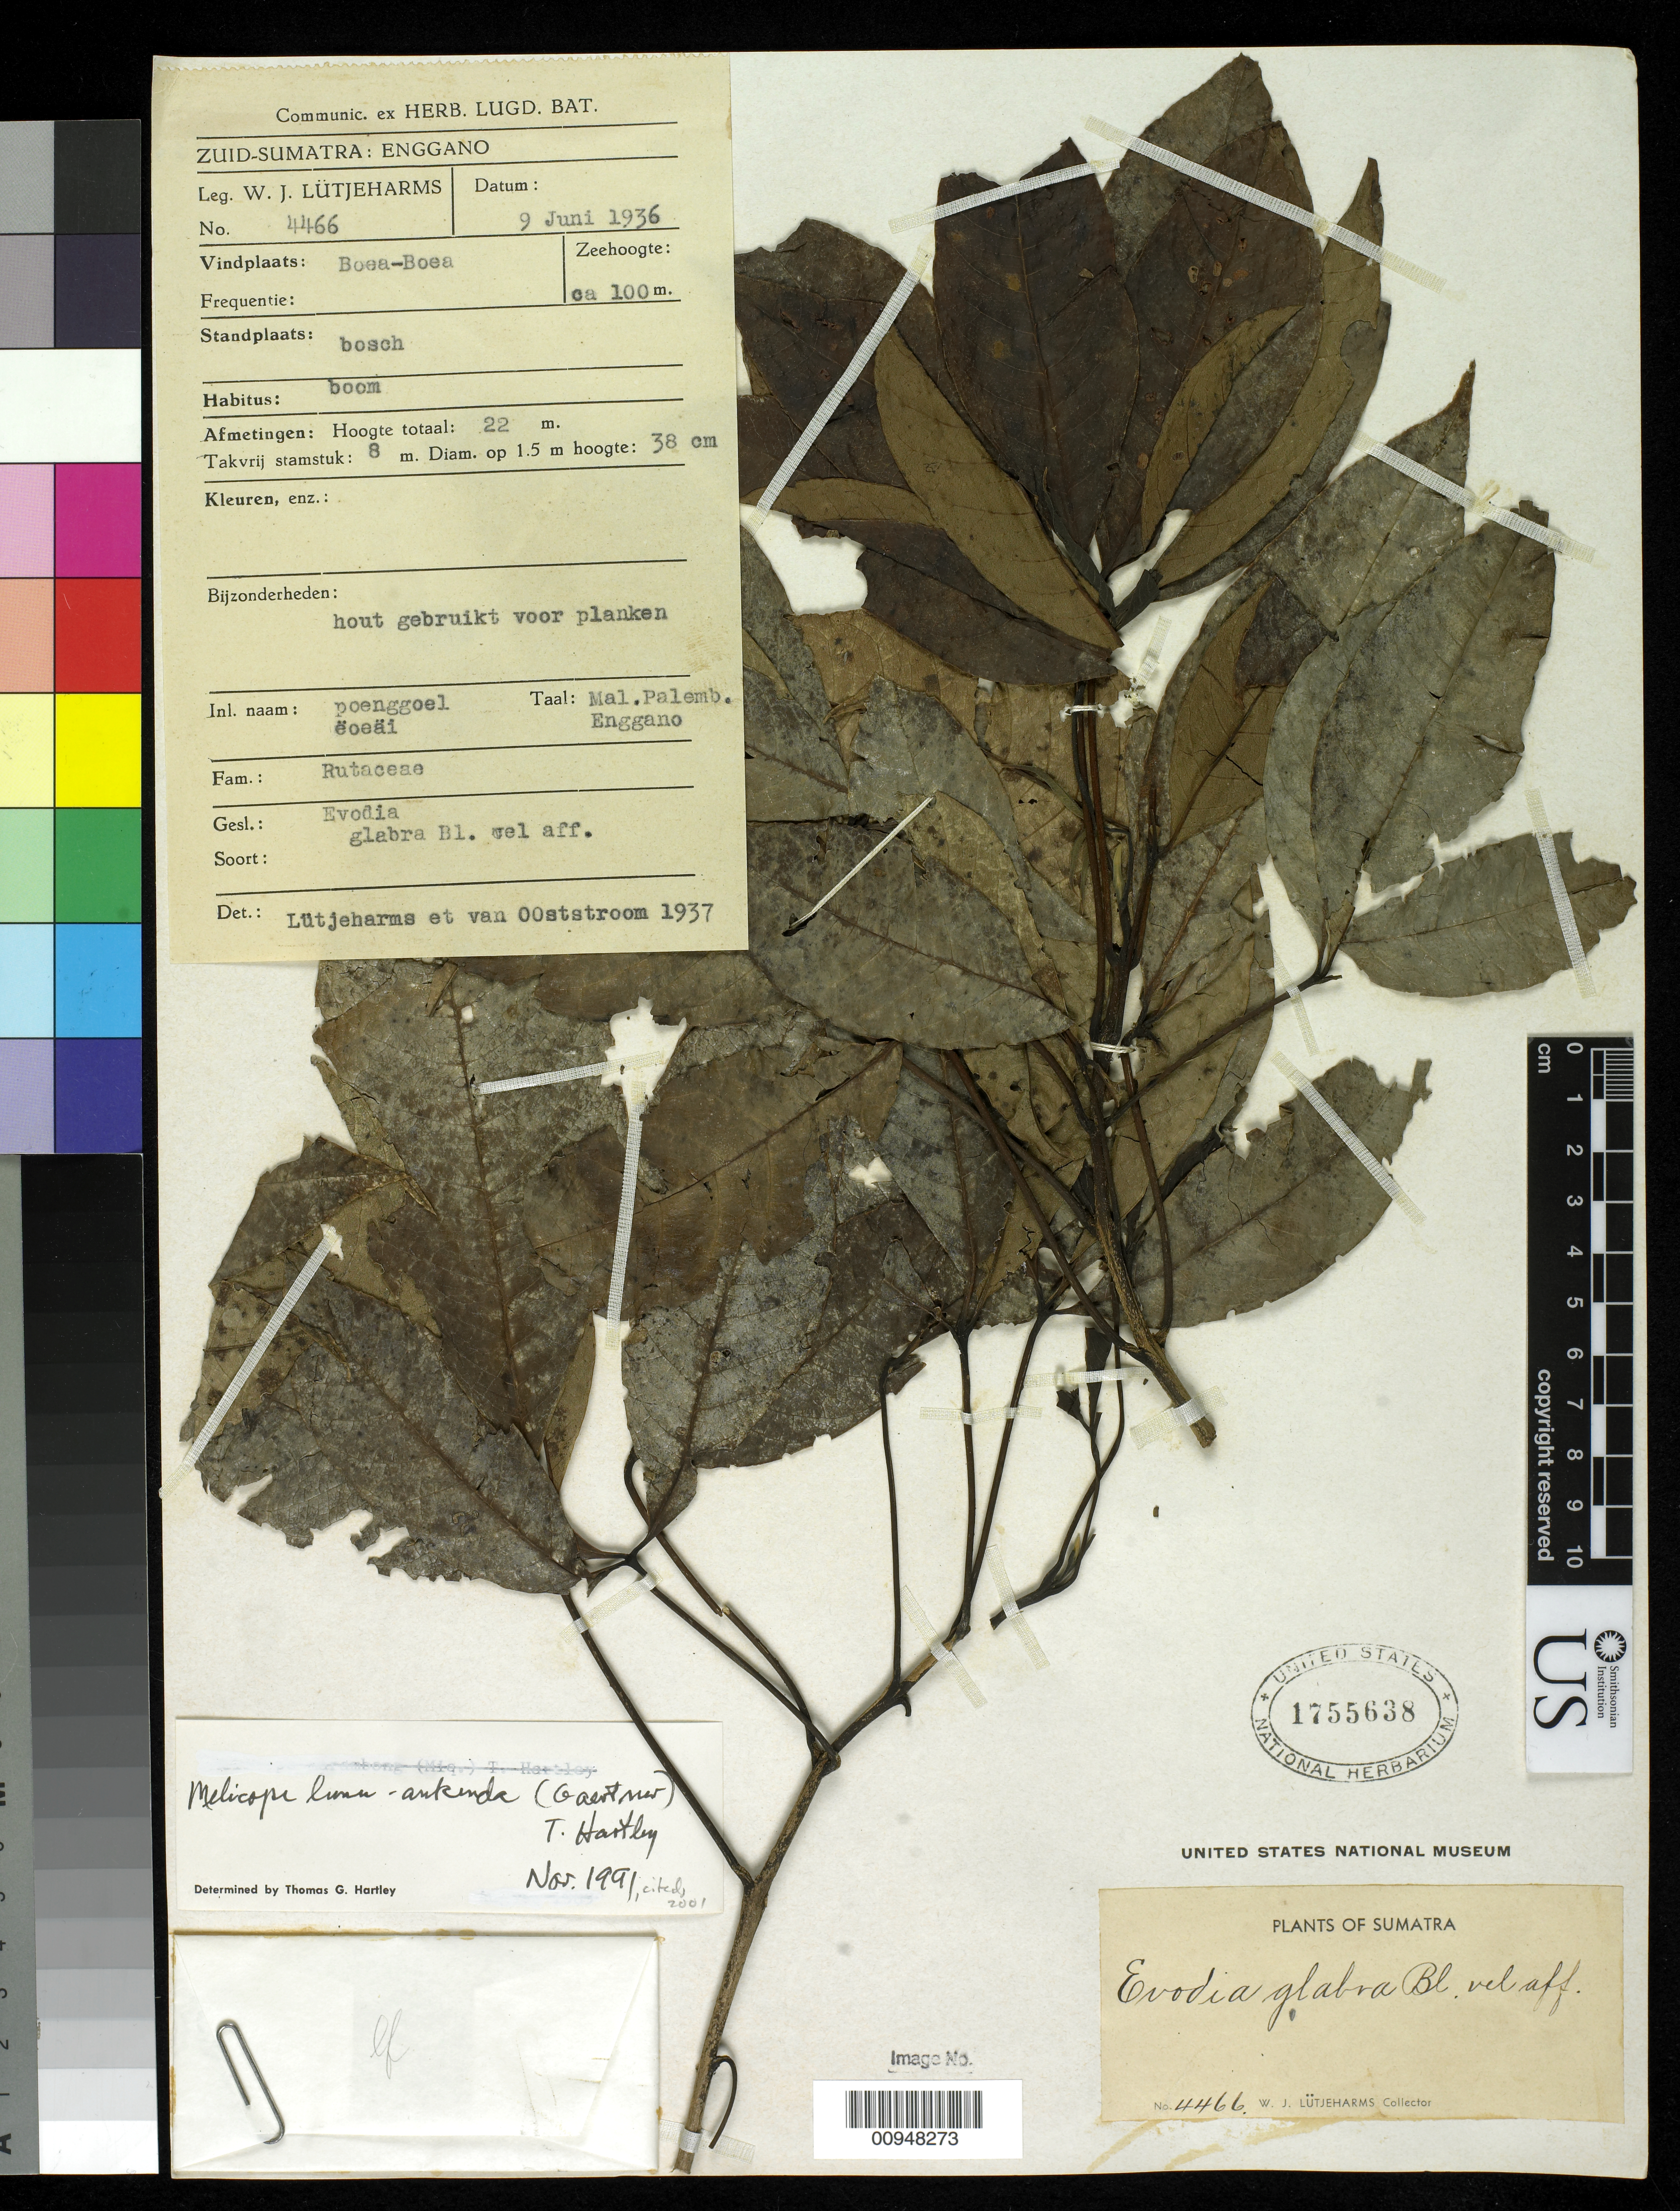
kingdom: Plantae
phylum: Tracheophyta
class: Magnoliopsida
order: Sapindales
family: Rutaceae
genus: Melicope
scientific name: Melicope lunu-ankenda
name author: (Gaertn.) T.G. Hartley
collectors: W. Lütjeharms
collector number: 4466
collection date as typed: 09 Jun 1936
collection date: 1936-06-09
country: Indonesia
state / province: Sumatra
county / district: South Sumatra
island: Sumatra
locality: Boea-Boea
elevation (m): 100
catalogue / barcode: US 1755638